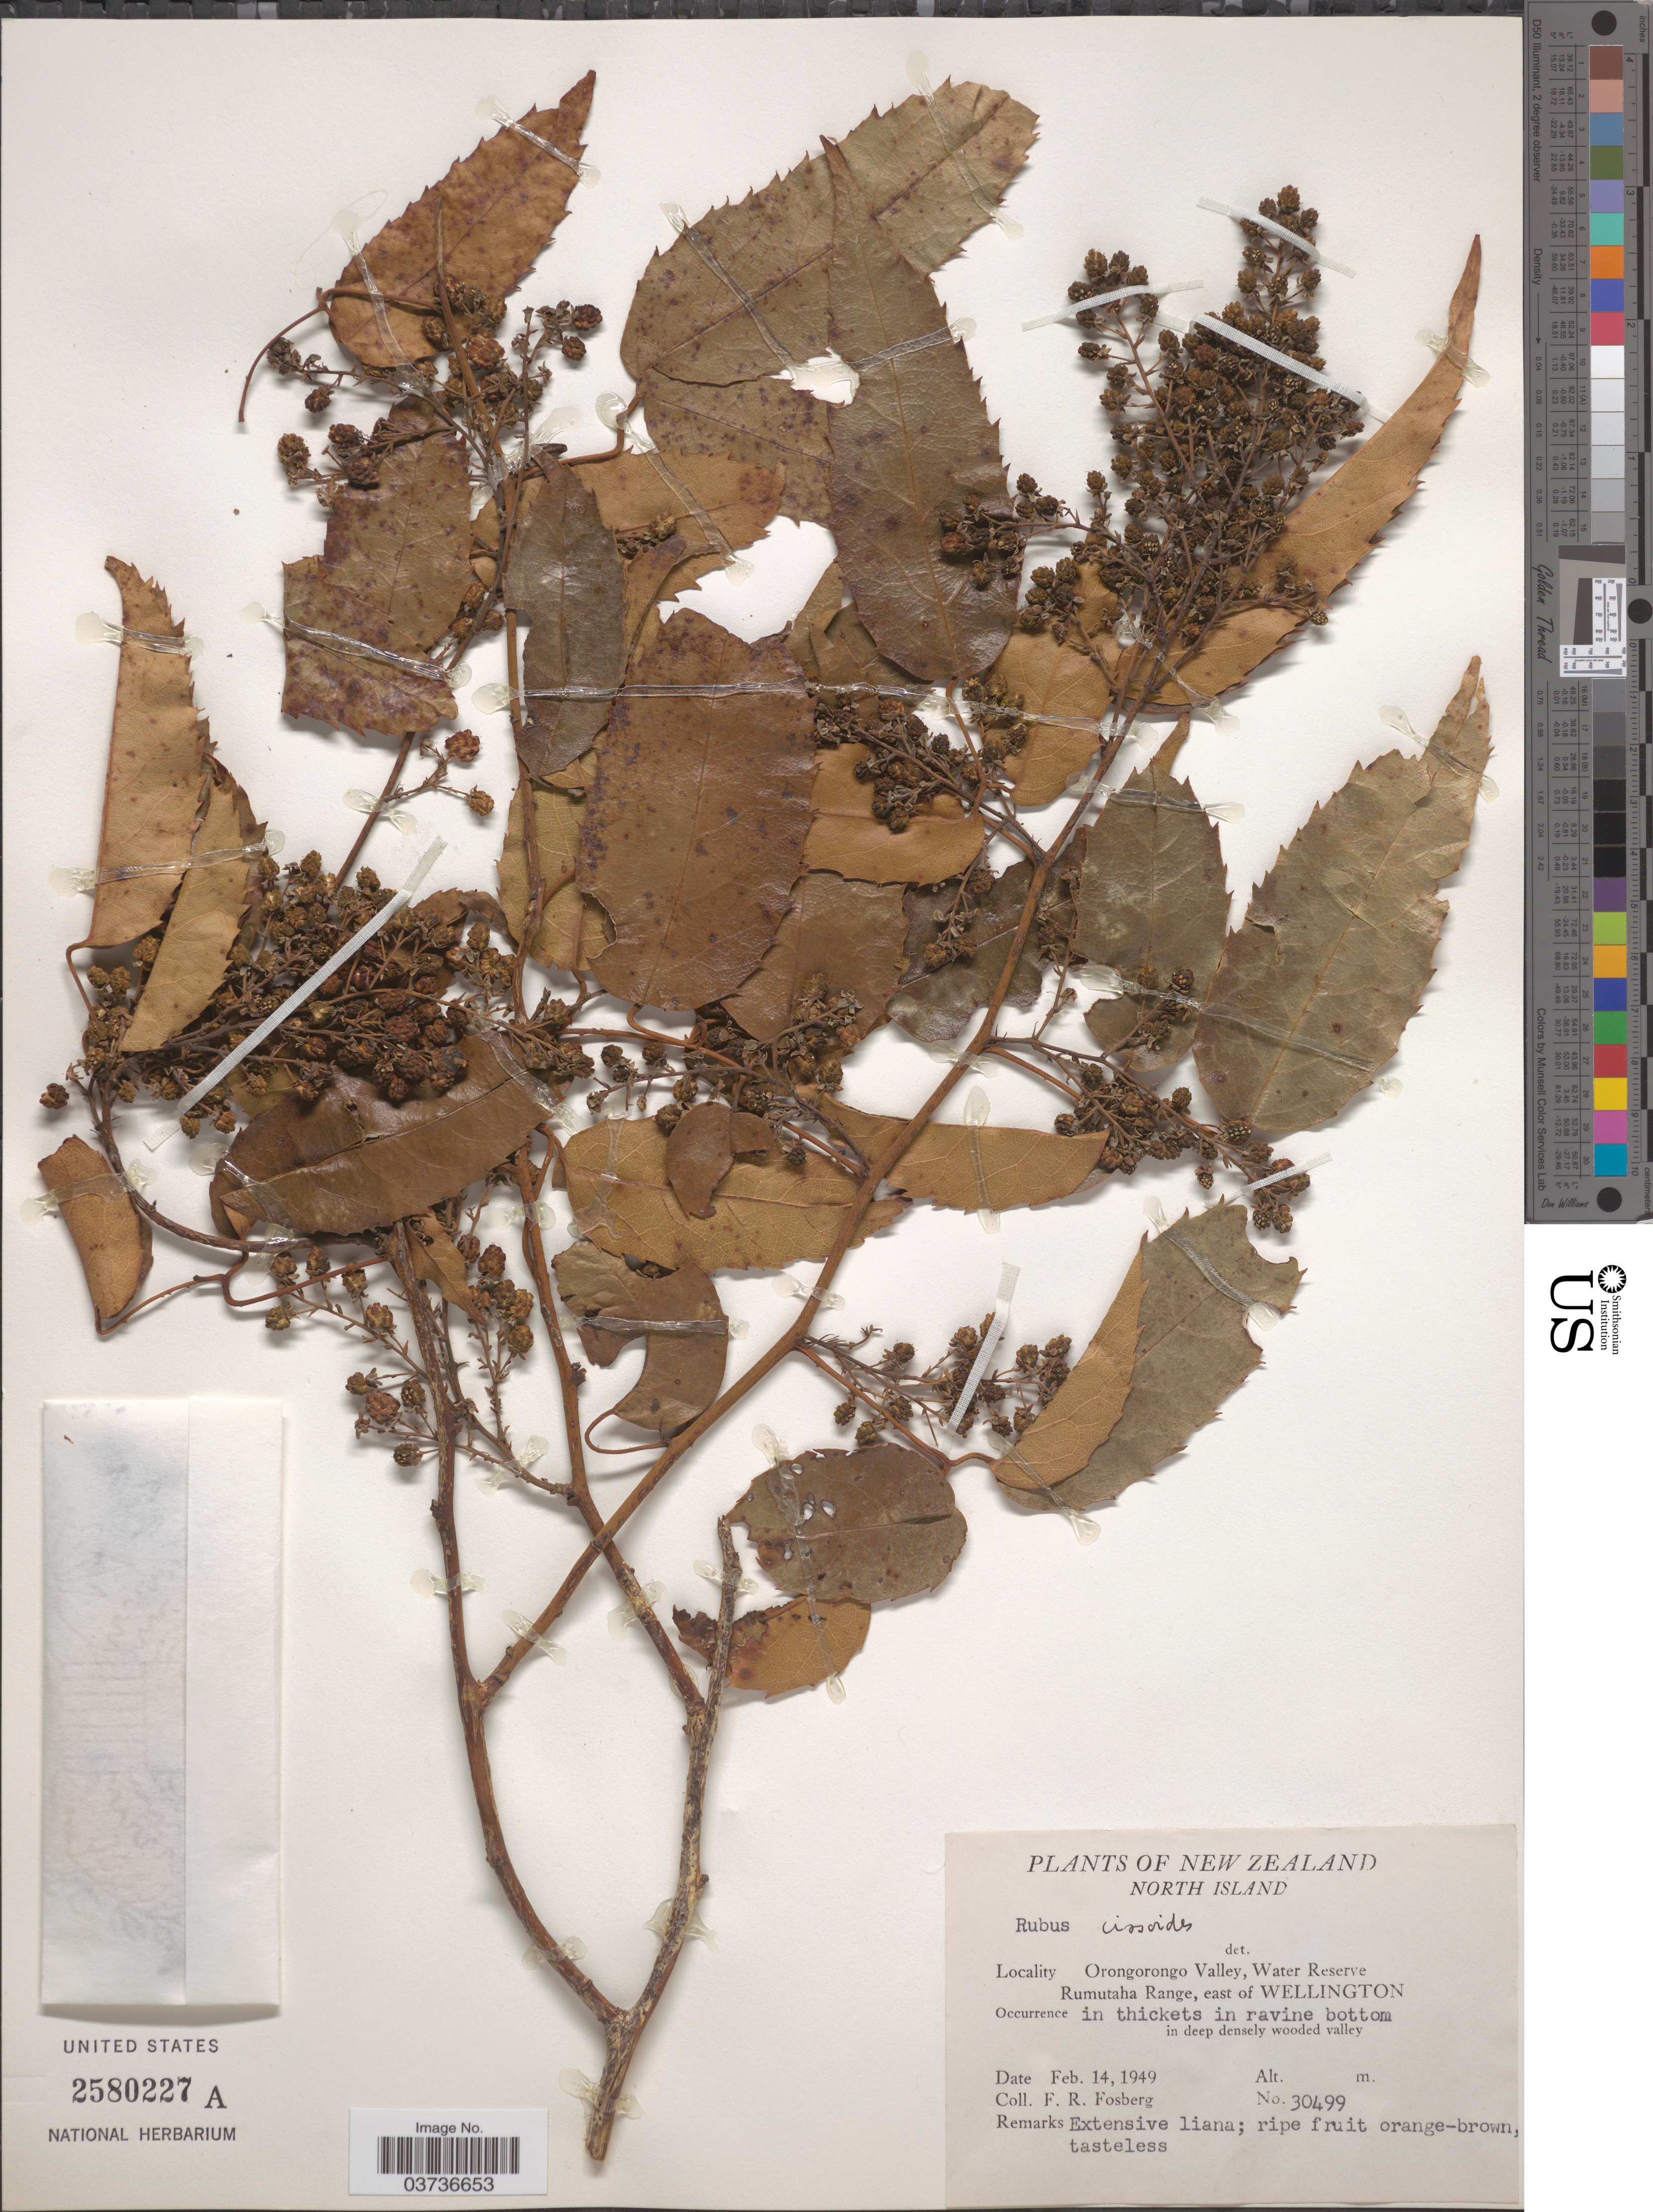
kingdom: Plantae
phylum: Tracheophyta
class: Magnoliopsida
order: Rosales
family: Rosaceae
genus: Rubus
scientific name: Rubus cissoides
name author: A. Cunn.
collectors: F. R. Fosberg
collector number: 30499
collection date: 1949-02-14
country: New Zealand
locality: North Island. Orongorongo Valley, Water Reserve Rumutaha Range, east of Wellington.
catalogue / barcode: US 2580227A